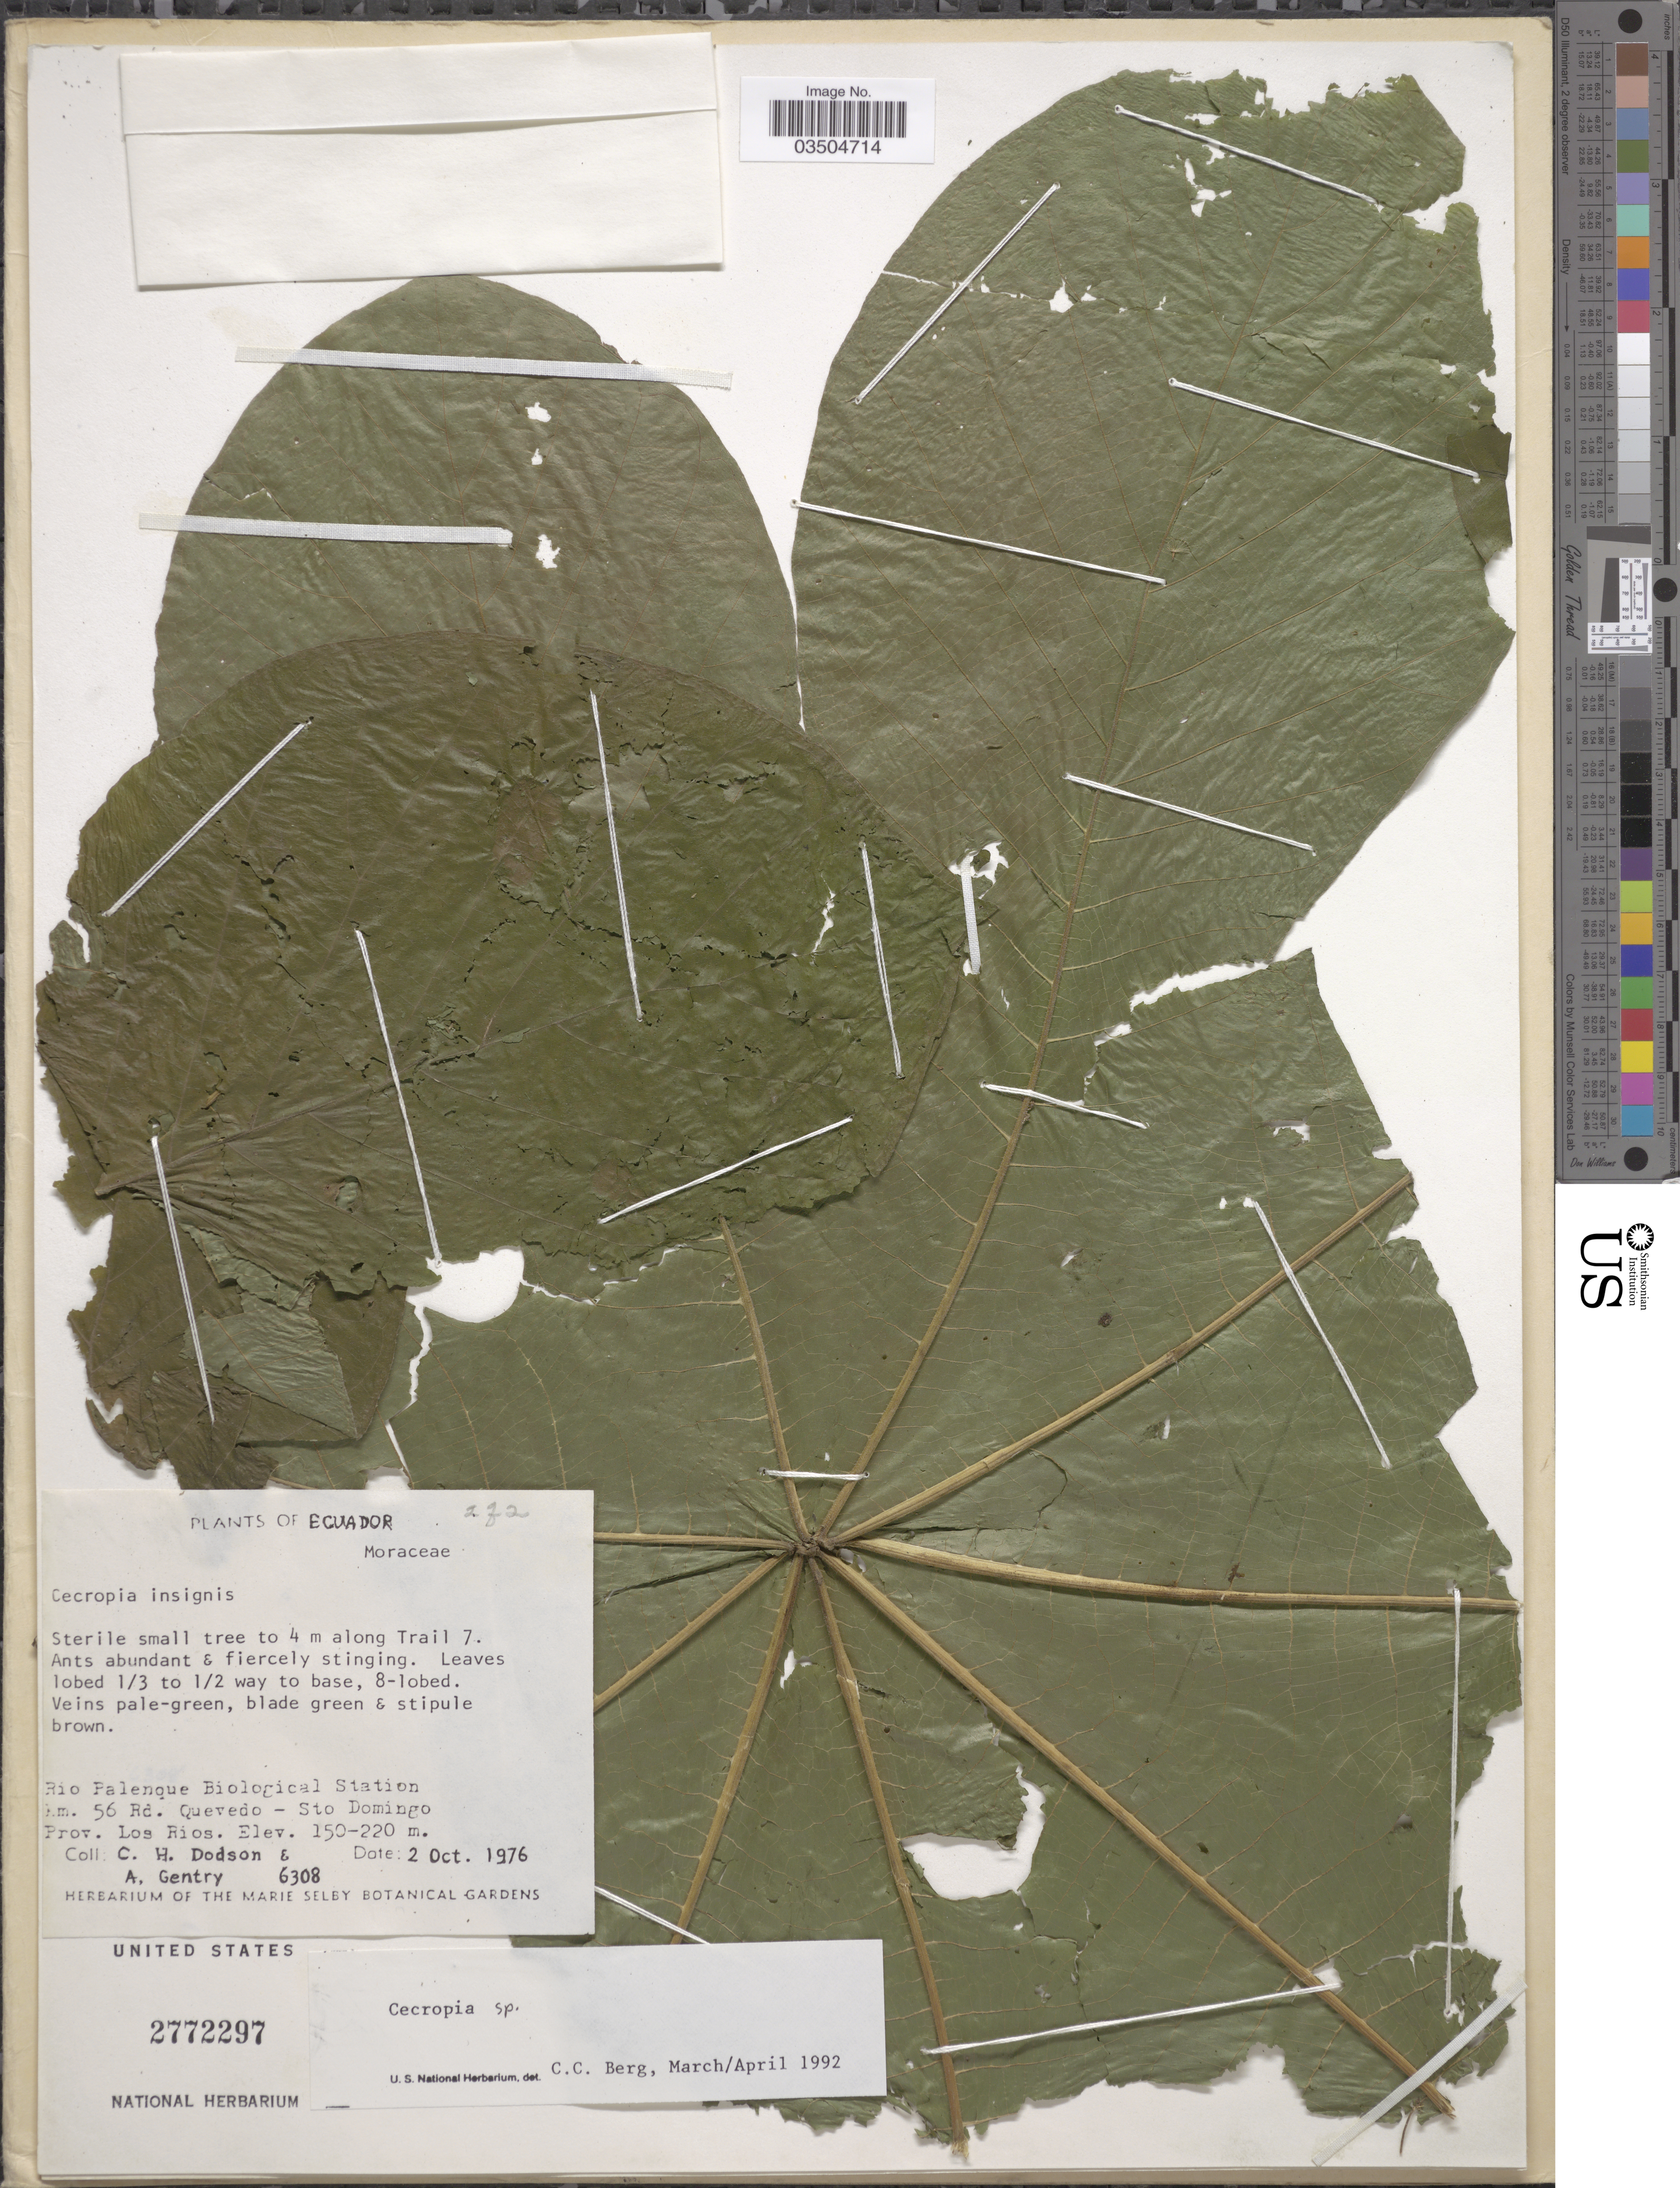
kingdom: Plantae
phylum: Tracheophyta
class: Magnoliopsida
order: Rosales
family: Urticaceae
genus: Cecropia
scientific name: Cecropia sp.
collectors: C. H. Dodson & A. H. Gentry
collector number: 6308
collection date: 1976-10-02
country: Ecuador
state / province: Los Ríos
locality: Rio Palenque Biological Station Km. 56 Rd. Quevedo - Sto Domingo.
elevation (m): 150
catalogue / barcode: US 2772297